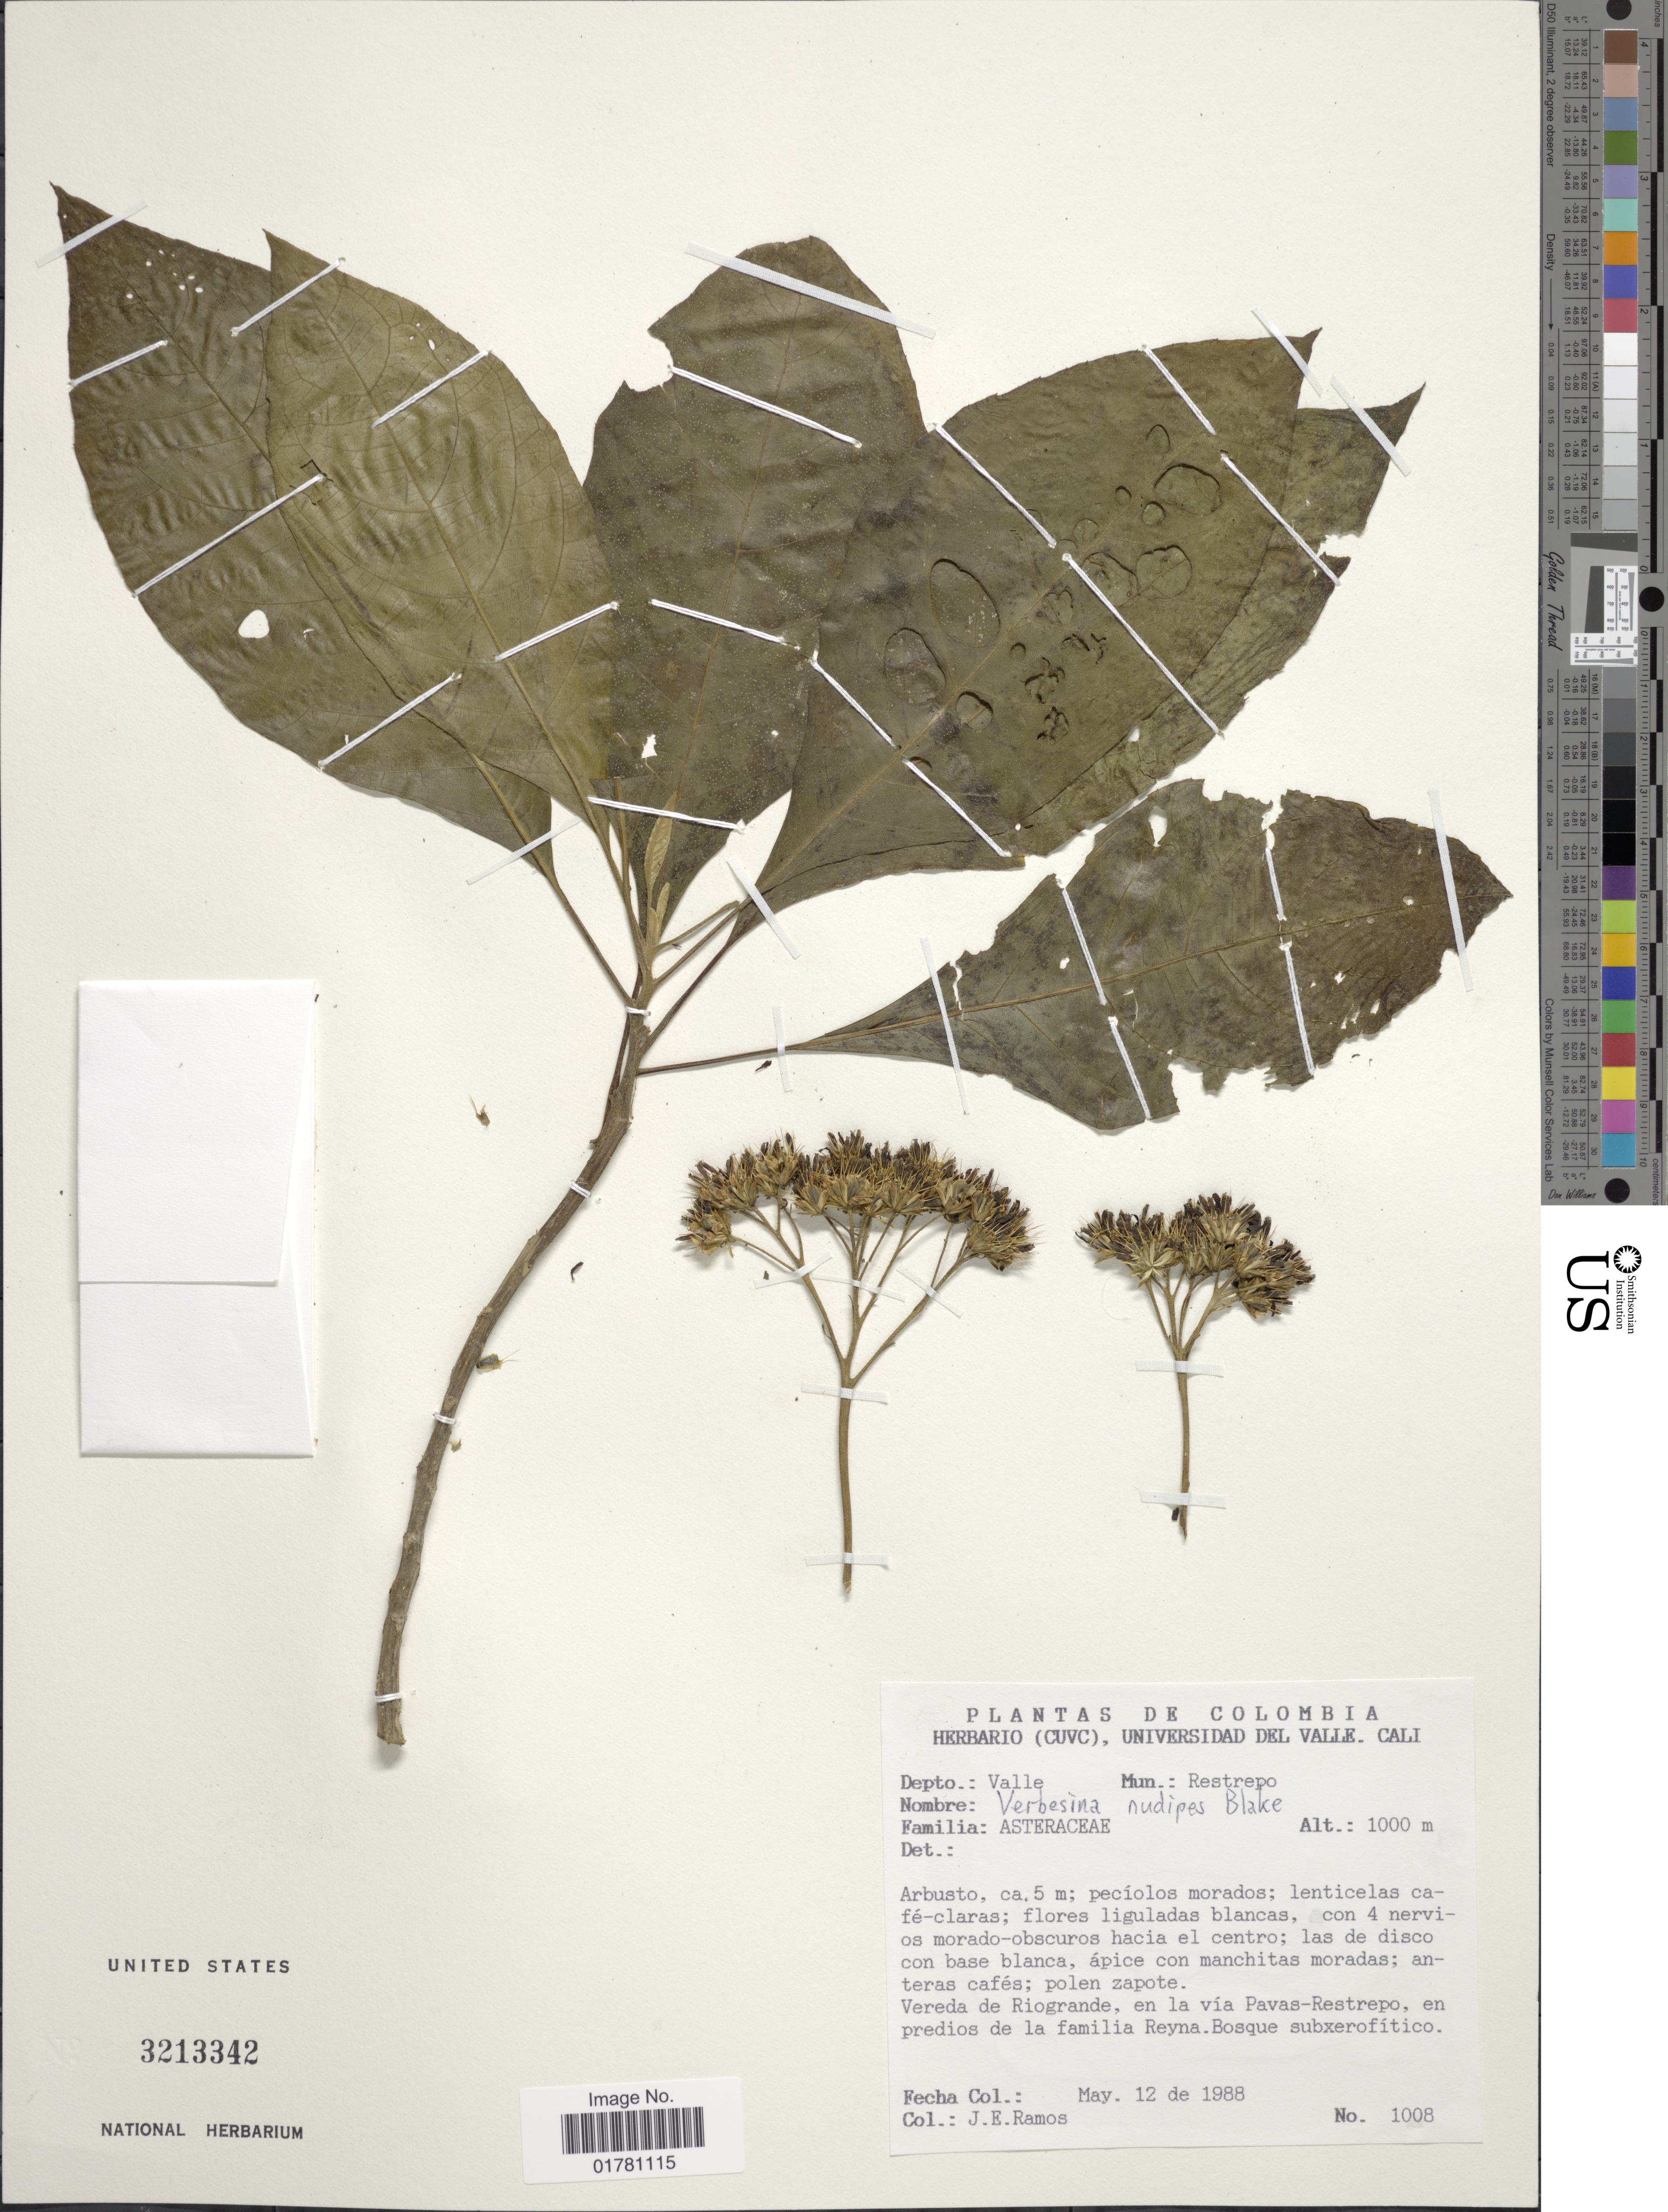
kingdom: Plantae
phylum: Tracheophyta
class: Magnoliopsida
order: Asterales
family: Asteraceae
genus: Verbesina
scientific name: Verbesina nudipes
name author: S.F. Blake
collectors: J. E. Ramos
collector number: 1008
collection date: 1988-05-12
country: Colombia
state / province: Valle del Cauca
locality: Depto: Valle, Mun Restrepo, Vereda de Riogrande, en la vía Pavas-Restrepo, en predios de la familia Reyna. Bosque subxerofítico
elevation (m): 1000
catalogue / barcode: US 3213342